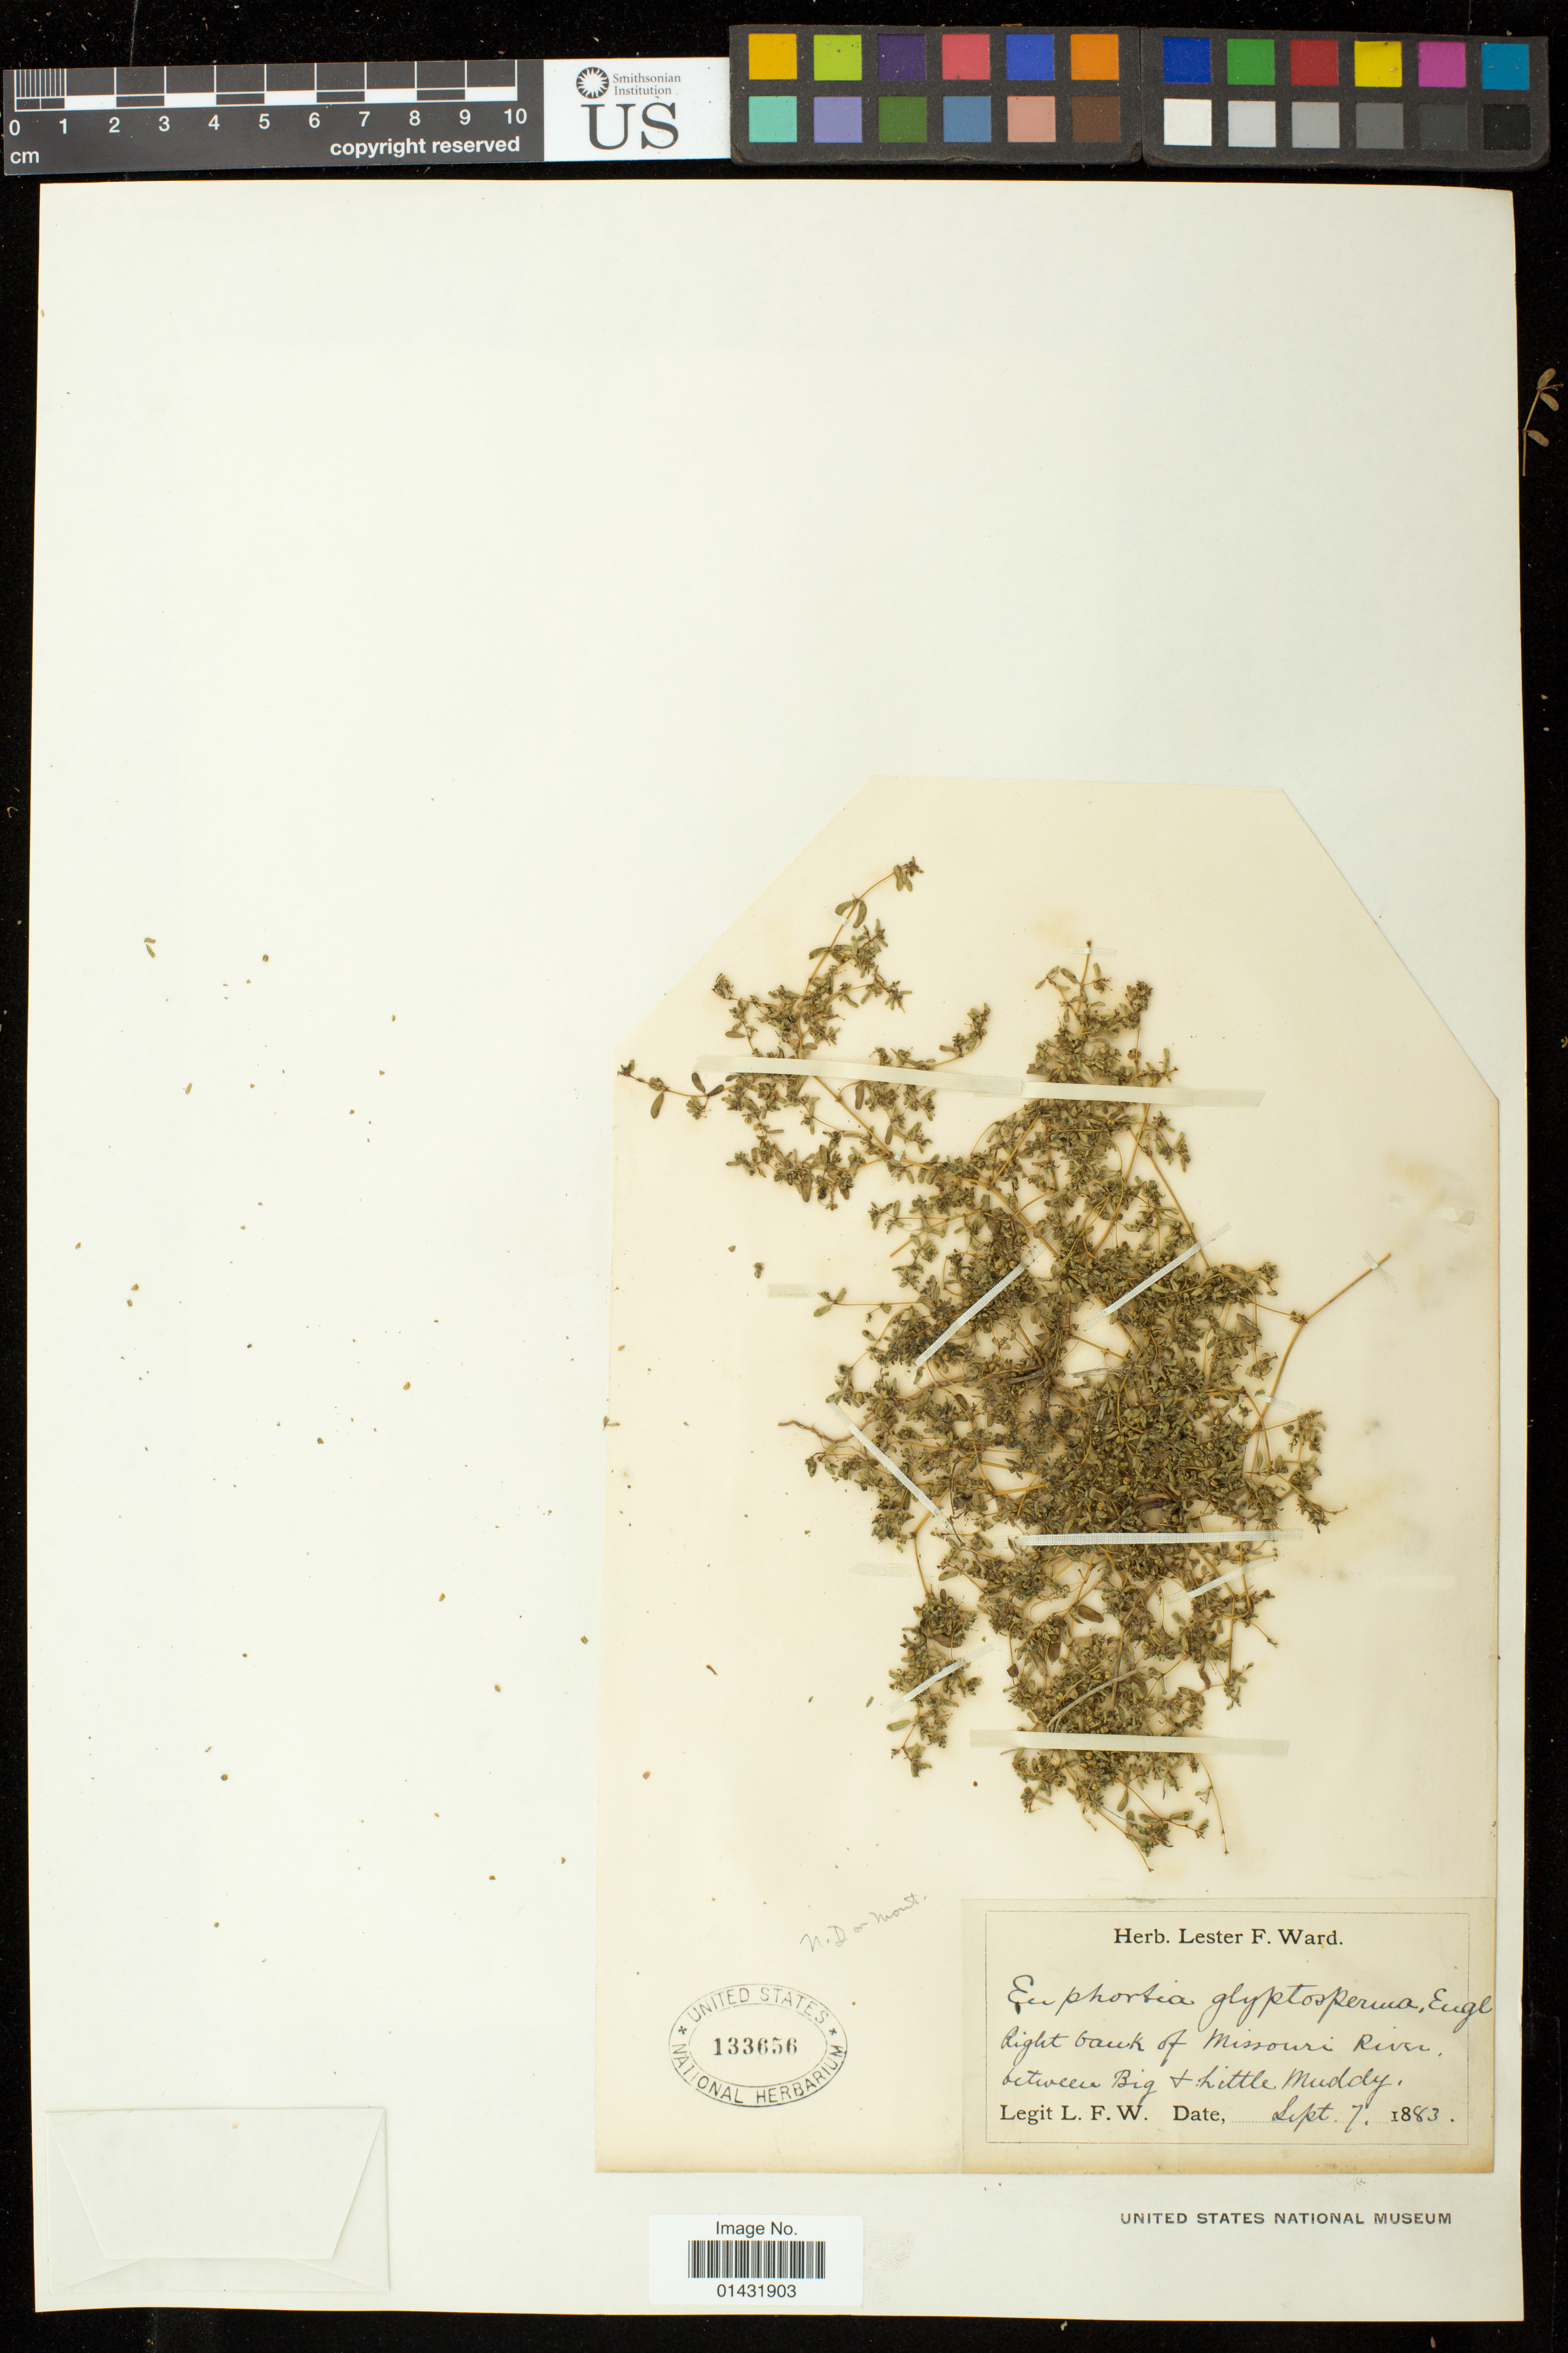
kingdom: Plantae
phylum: Tracheophyta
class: Magnoliopsida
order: Malpighiales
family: Euphorbiaceae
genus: Euphorbia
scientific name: Euphorbia glyptosperma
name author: Engelm.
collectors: L. F. Ward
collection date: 1883-09-07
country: United States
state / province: North Dakota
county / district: Williams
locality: Right bank of Missouri River between Big & Little Muddy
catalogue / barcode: US 133656